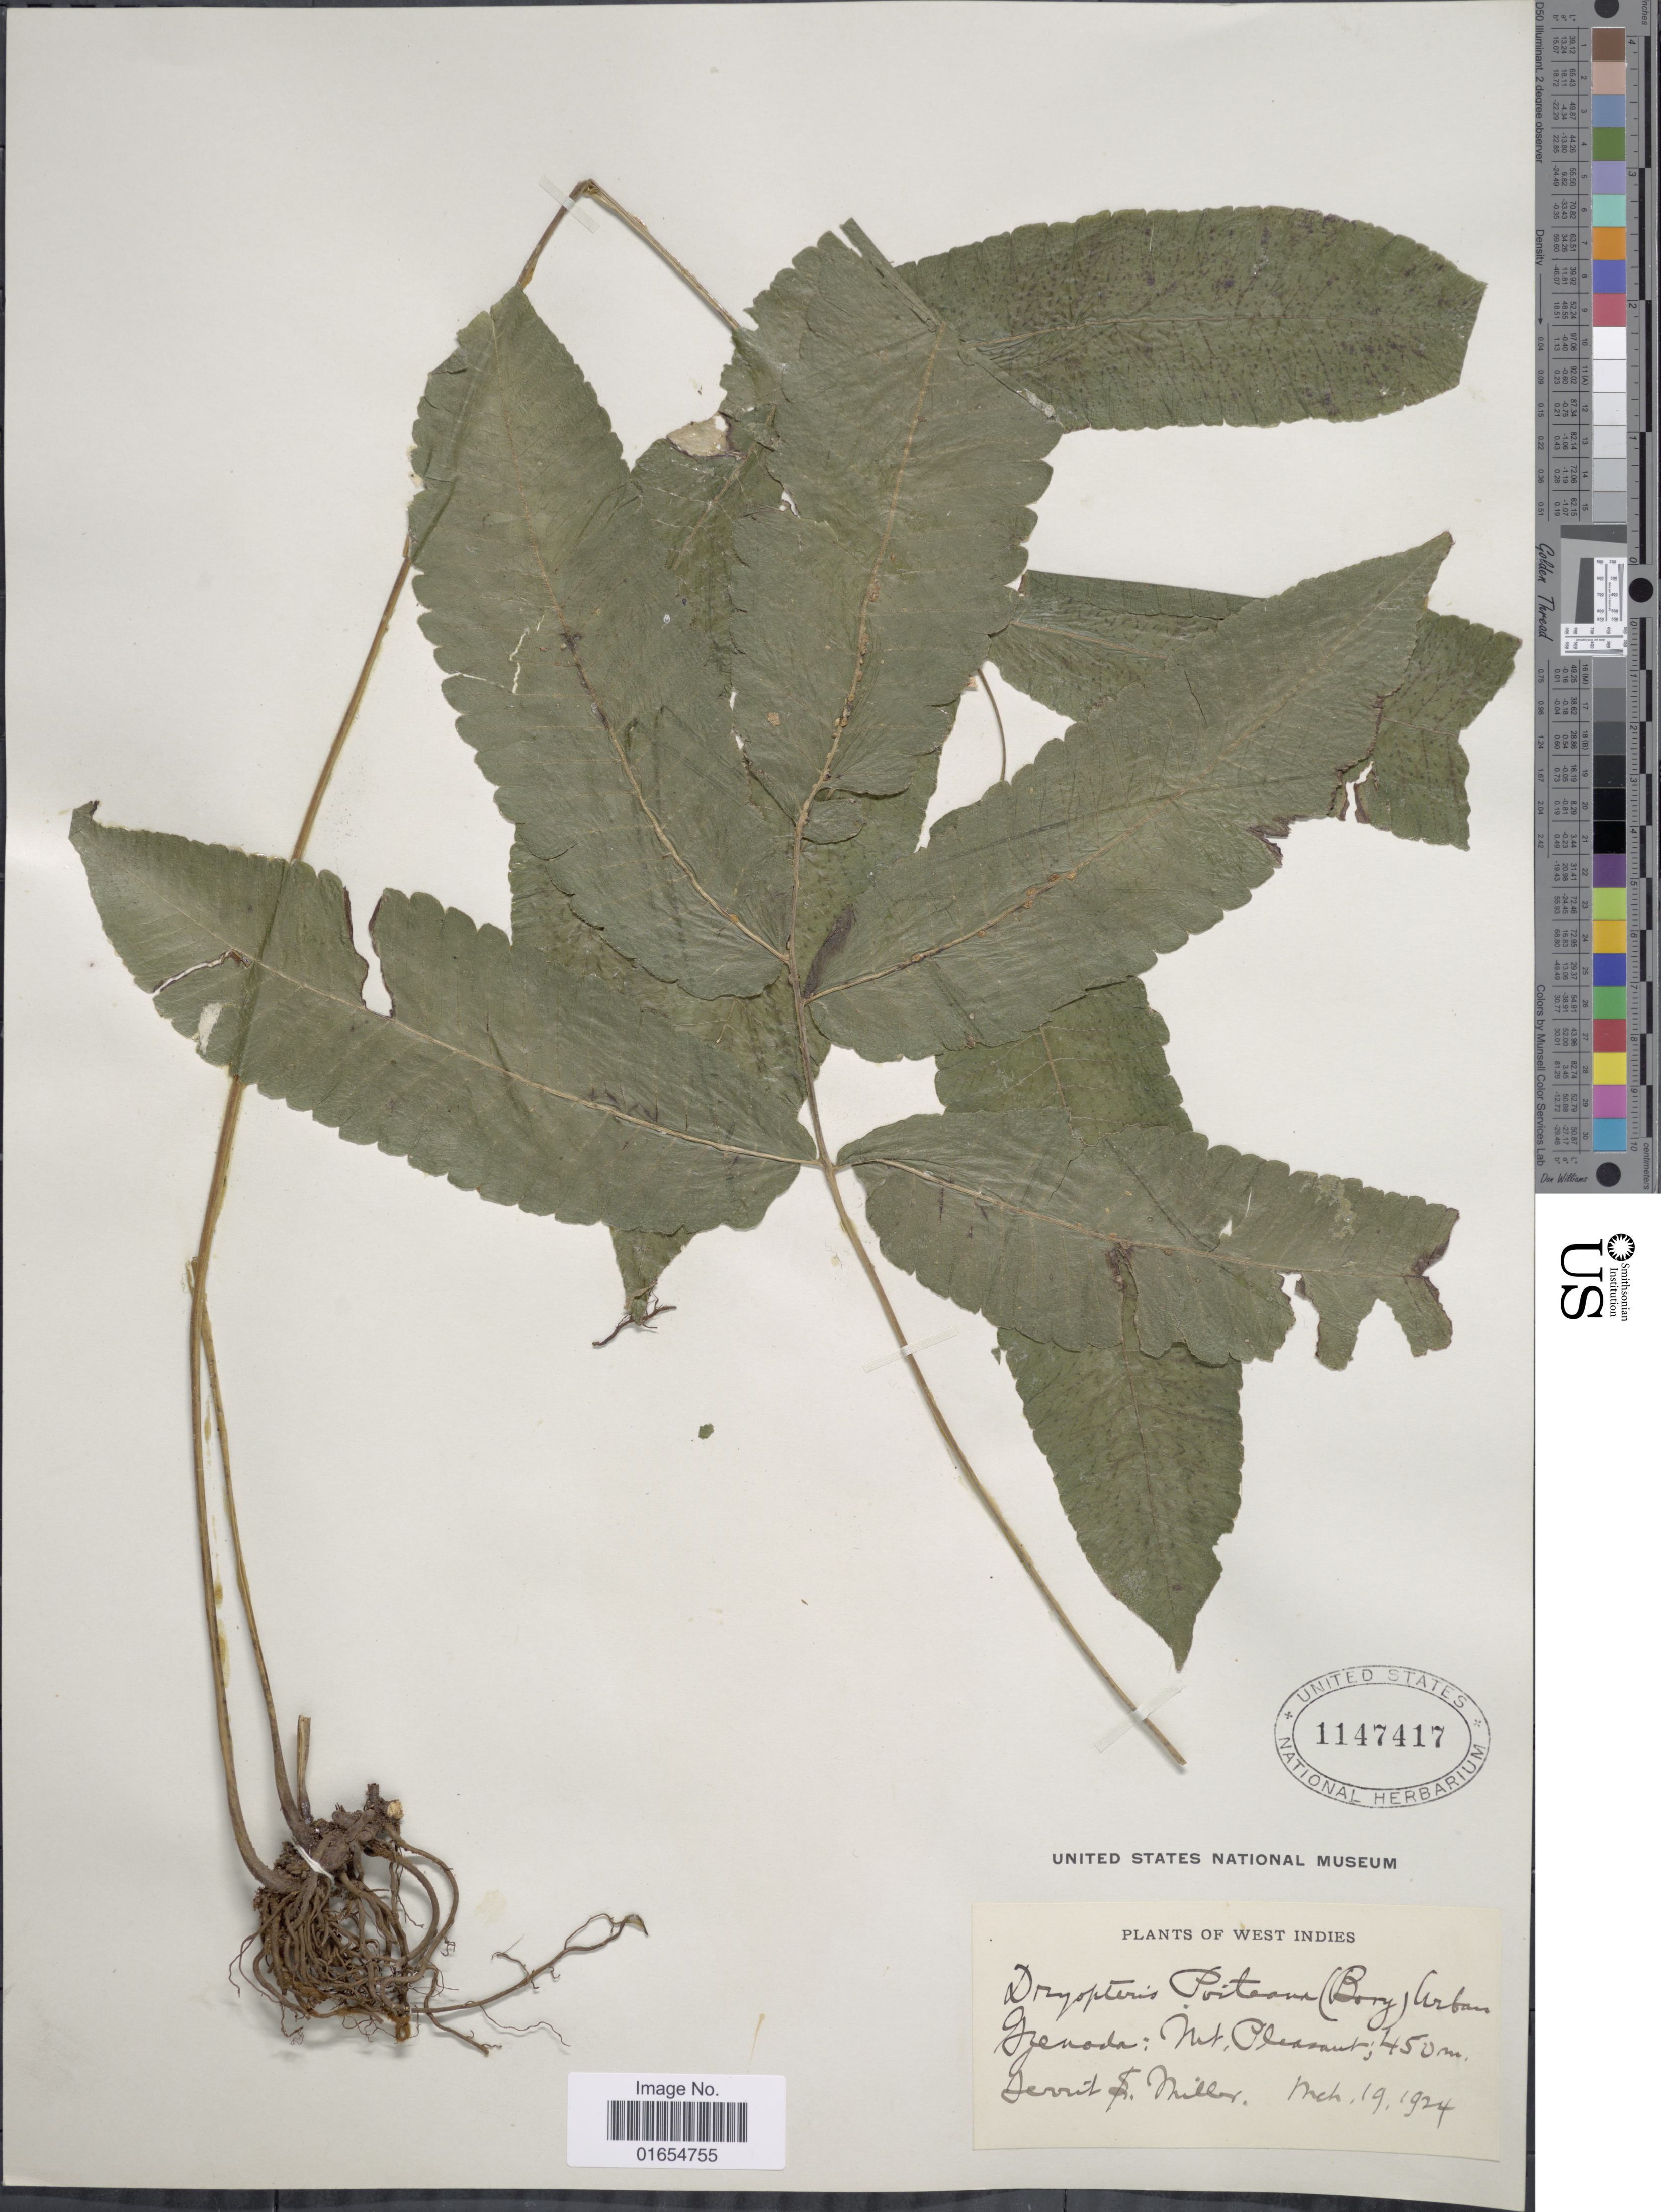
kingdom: Plantae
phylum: Tracheophyta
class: Polypodiopsida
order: Polypodiales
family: Thelypteridaceae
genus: Goniopteris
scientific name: Goniopteris poiteana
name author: (Bory) Ching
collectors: G. S. Miller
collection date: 1924-03-19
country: Grenada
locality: Mt. Pleasant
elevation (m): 450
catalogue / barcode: US 1147417